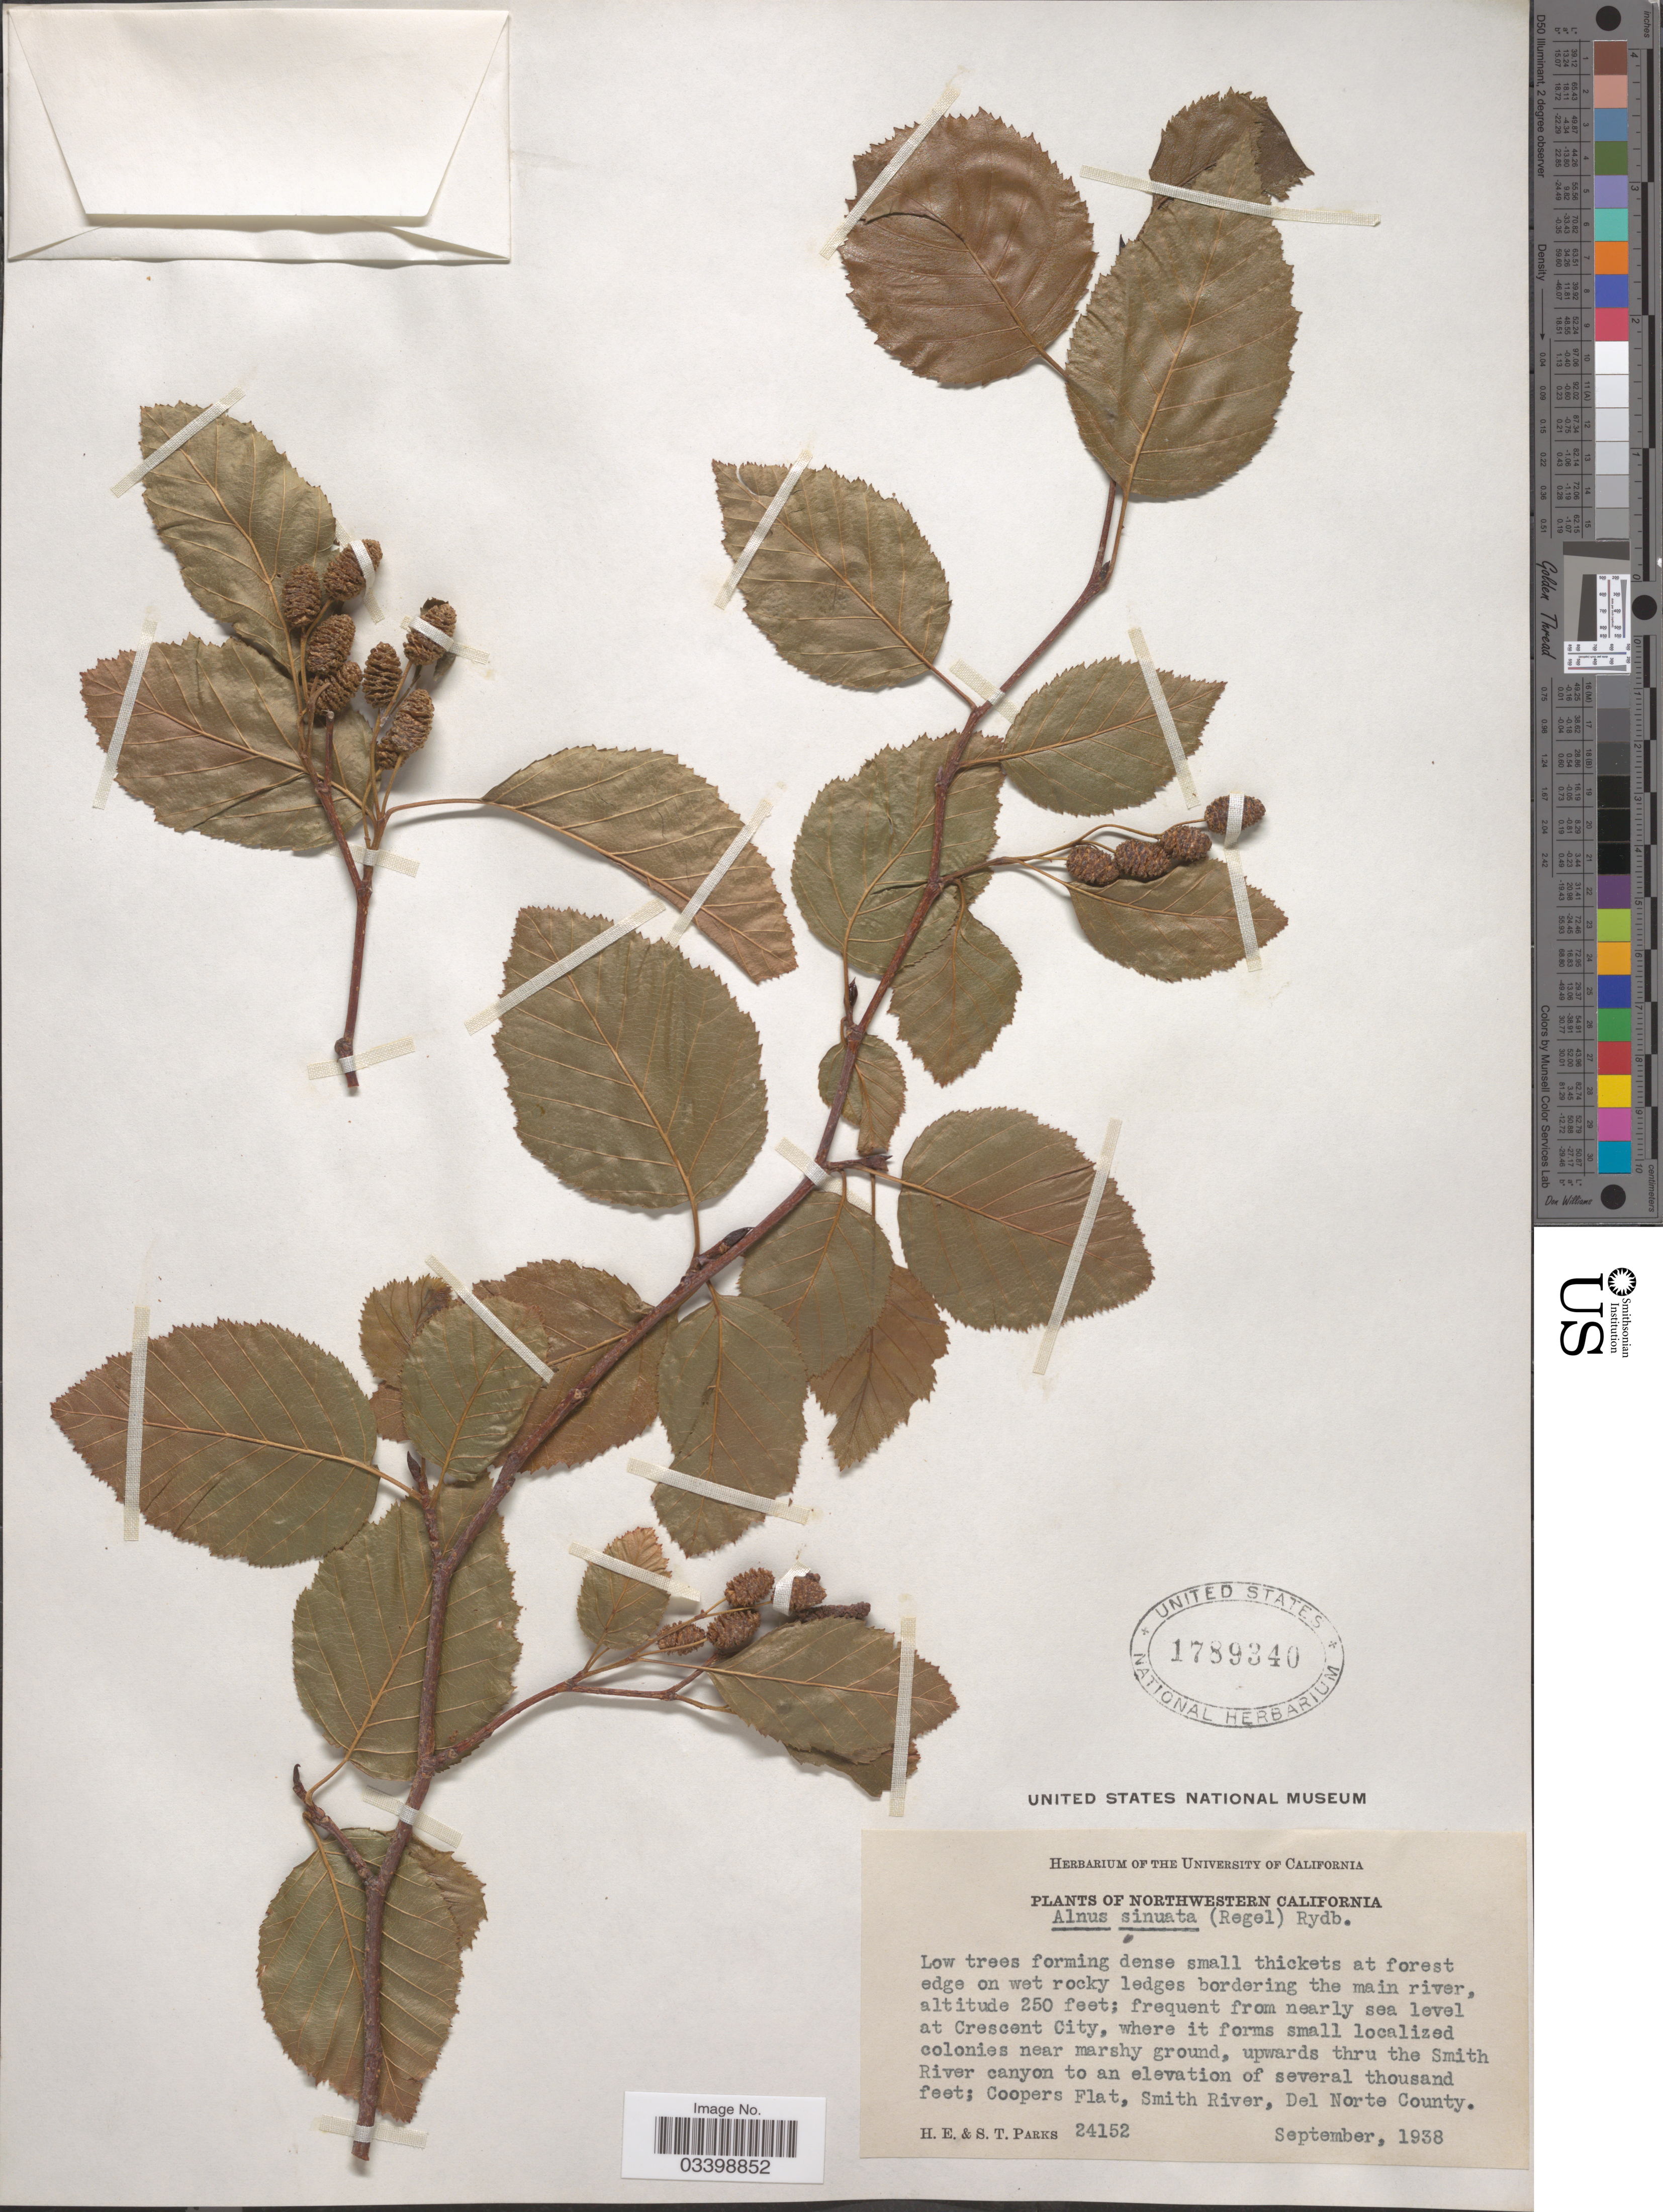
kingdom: Plantae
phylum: Tracheophyta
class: Magnoliopsida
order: Fagales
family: Betulaceae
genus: Alnus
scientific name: Alnus viridis subsp. sinuata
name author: Regel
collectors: H. E. Parks & S. Parks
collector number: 24152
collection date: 1938-09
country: United States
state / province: California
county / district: Del Norte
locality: Northwestern California. Frequent from nearly sea level at Crescent City, where its forms small localized colonies near marshy ground, upwards thru the Smith River canyon to an elevation of several thousand feet; Coopers Flat, Smith River, Del Norte County.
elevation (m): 76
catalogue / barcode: US 1789340